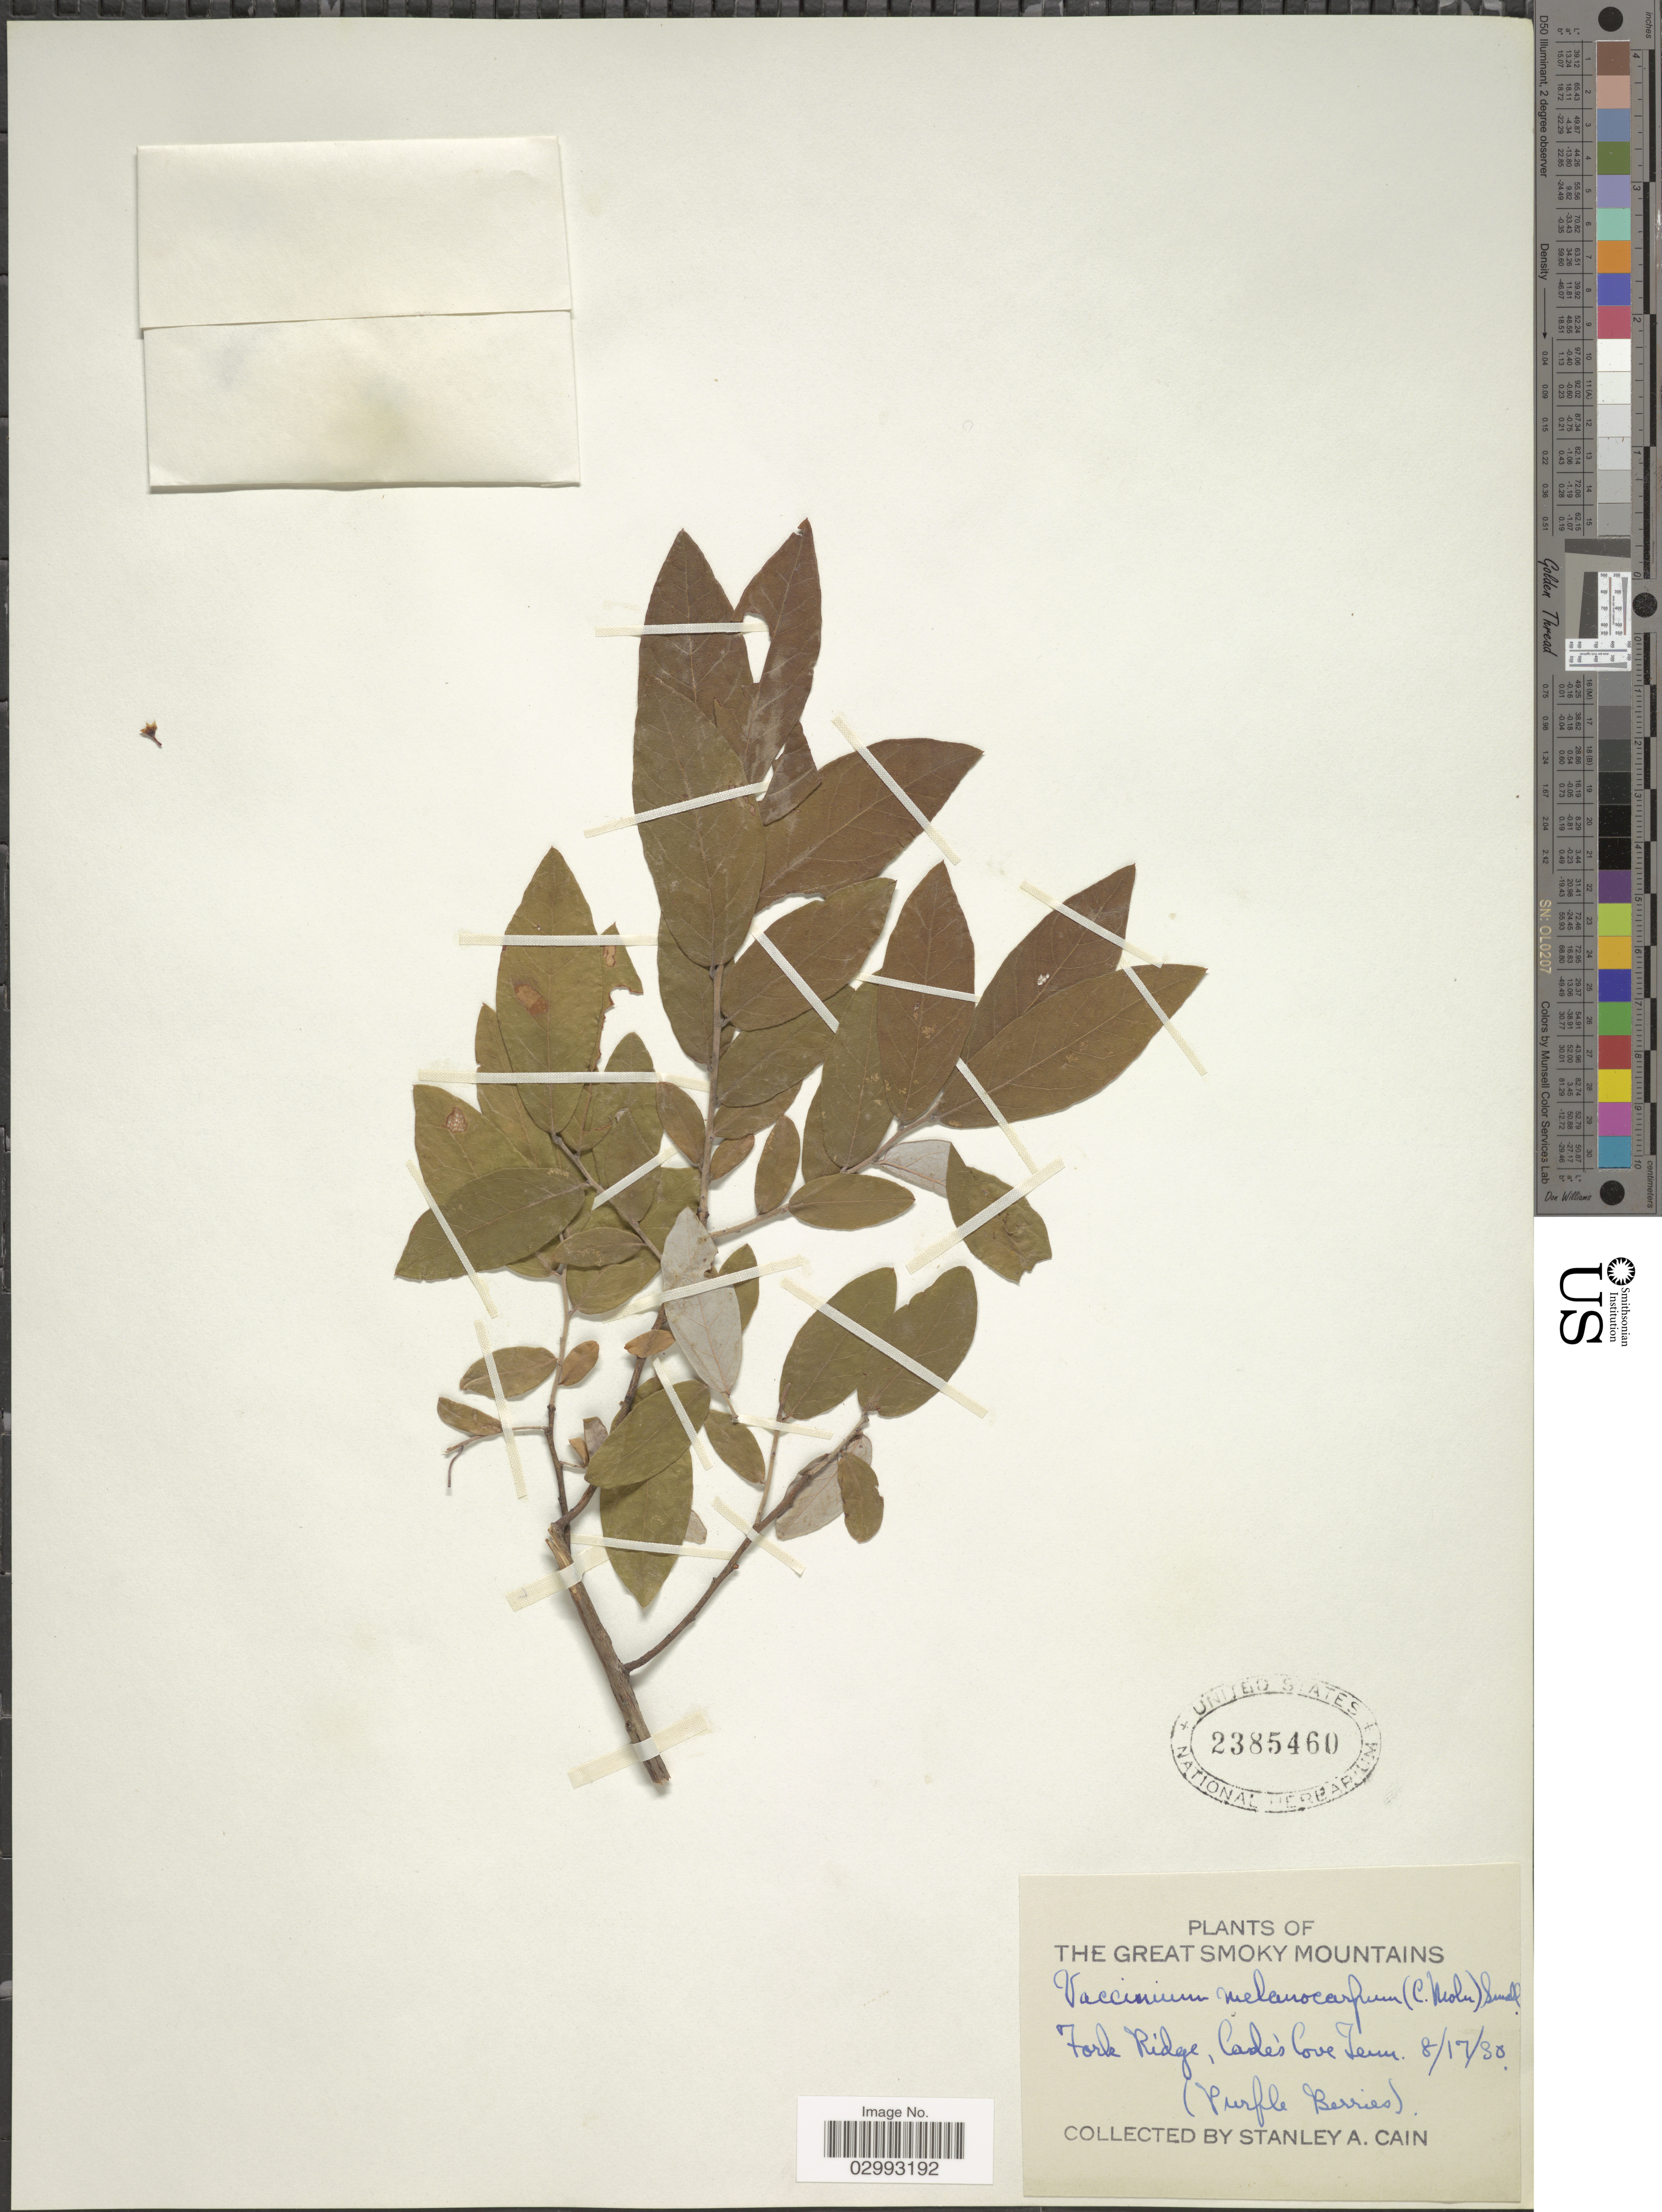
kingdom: Plantae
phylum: Tracheophyta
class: Magnoliopsida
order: Ericales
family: Ericaceae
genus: Polycodium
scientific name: Polycodium melanocarpum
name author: (C. Mohr) Small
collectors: S. Cain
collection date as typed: Transcribed d/m/y: 17/8/30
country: United States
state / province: Tennessee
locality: Great Smoky Mountains. Fork Ridge, Cade's Cove Tenn.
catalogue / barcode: US 2385460